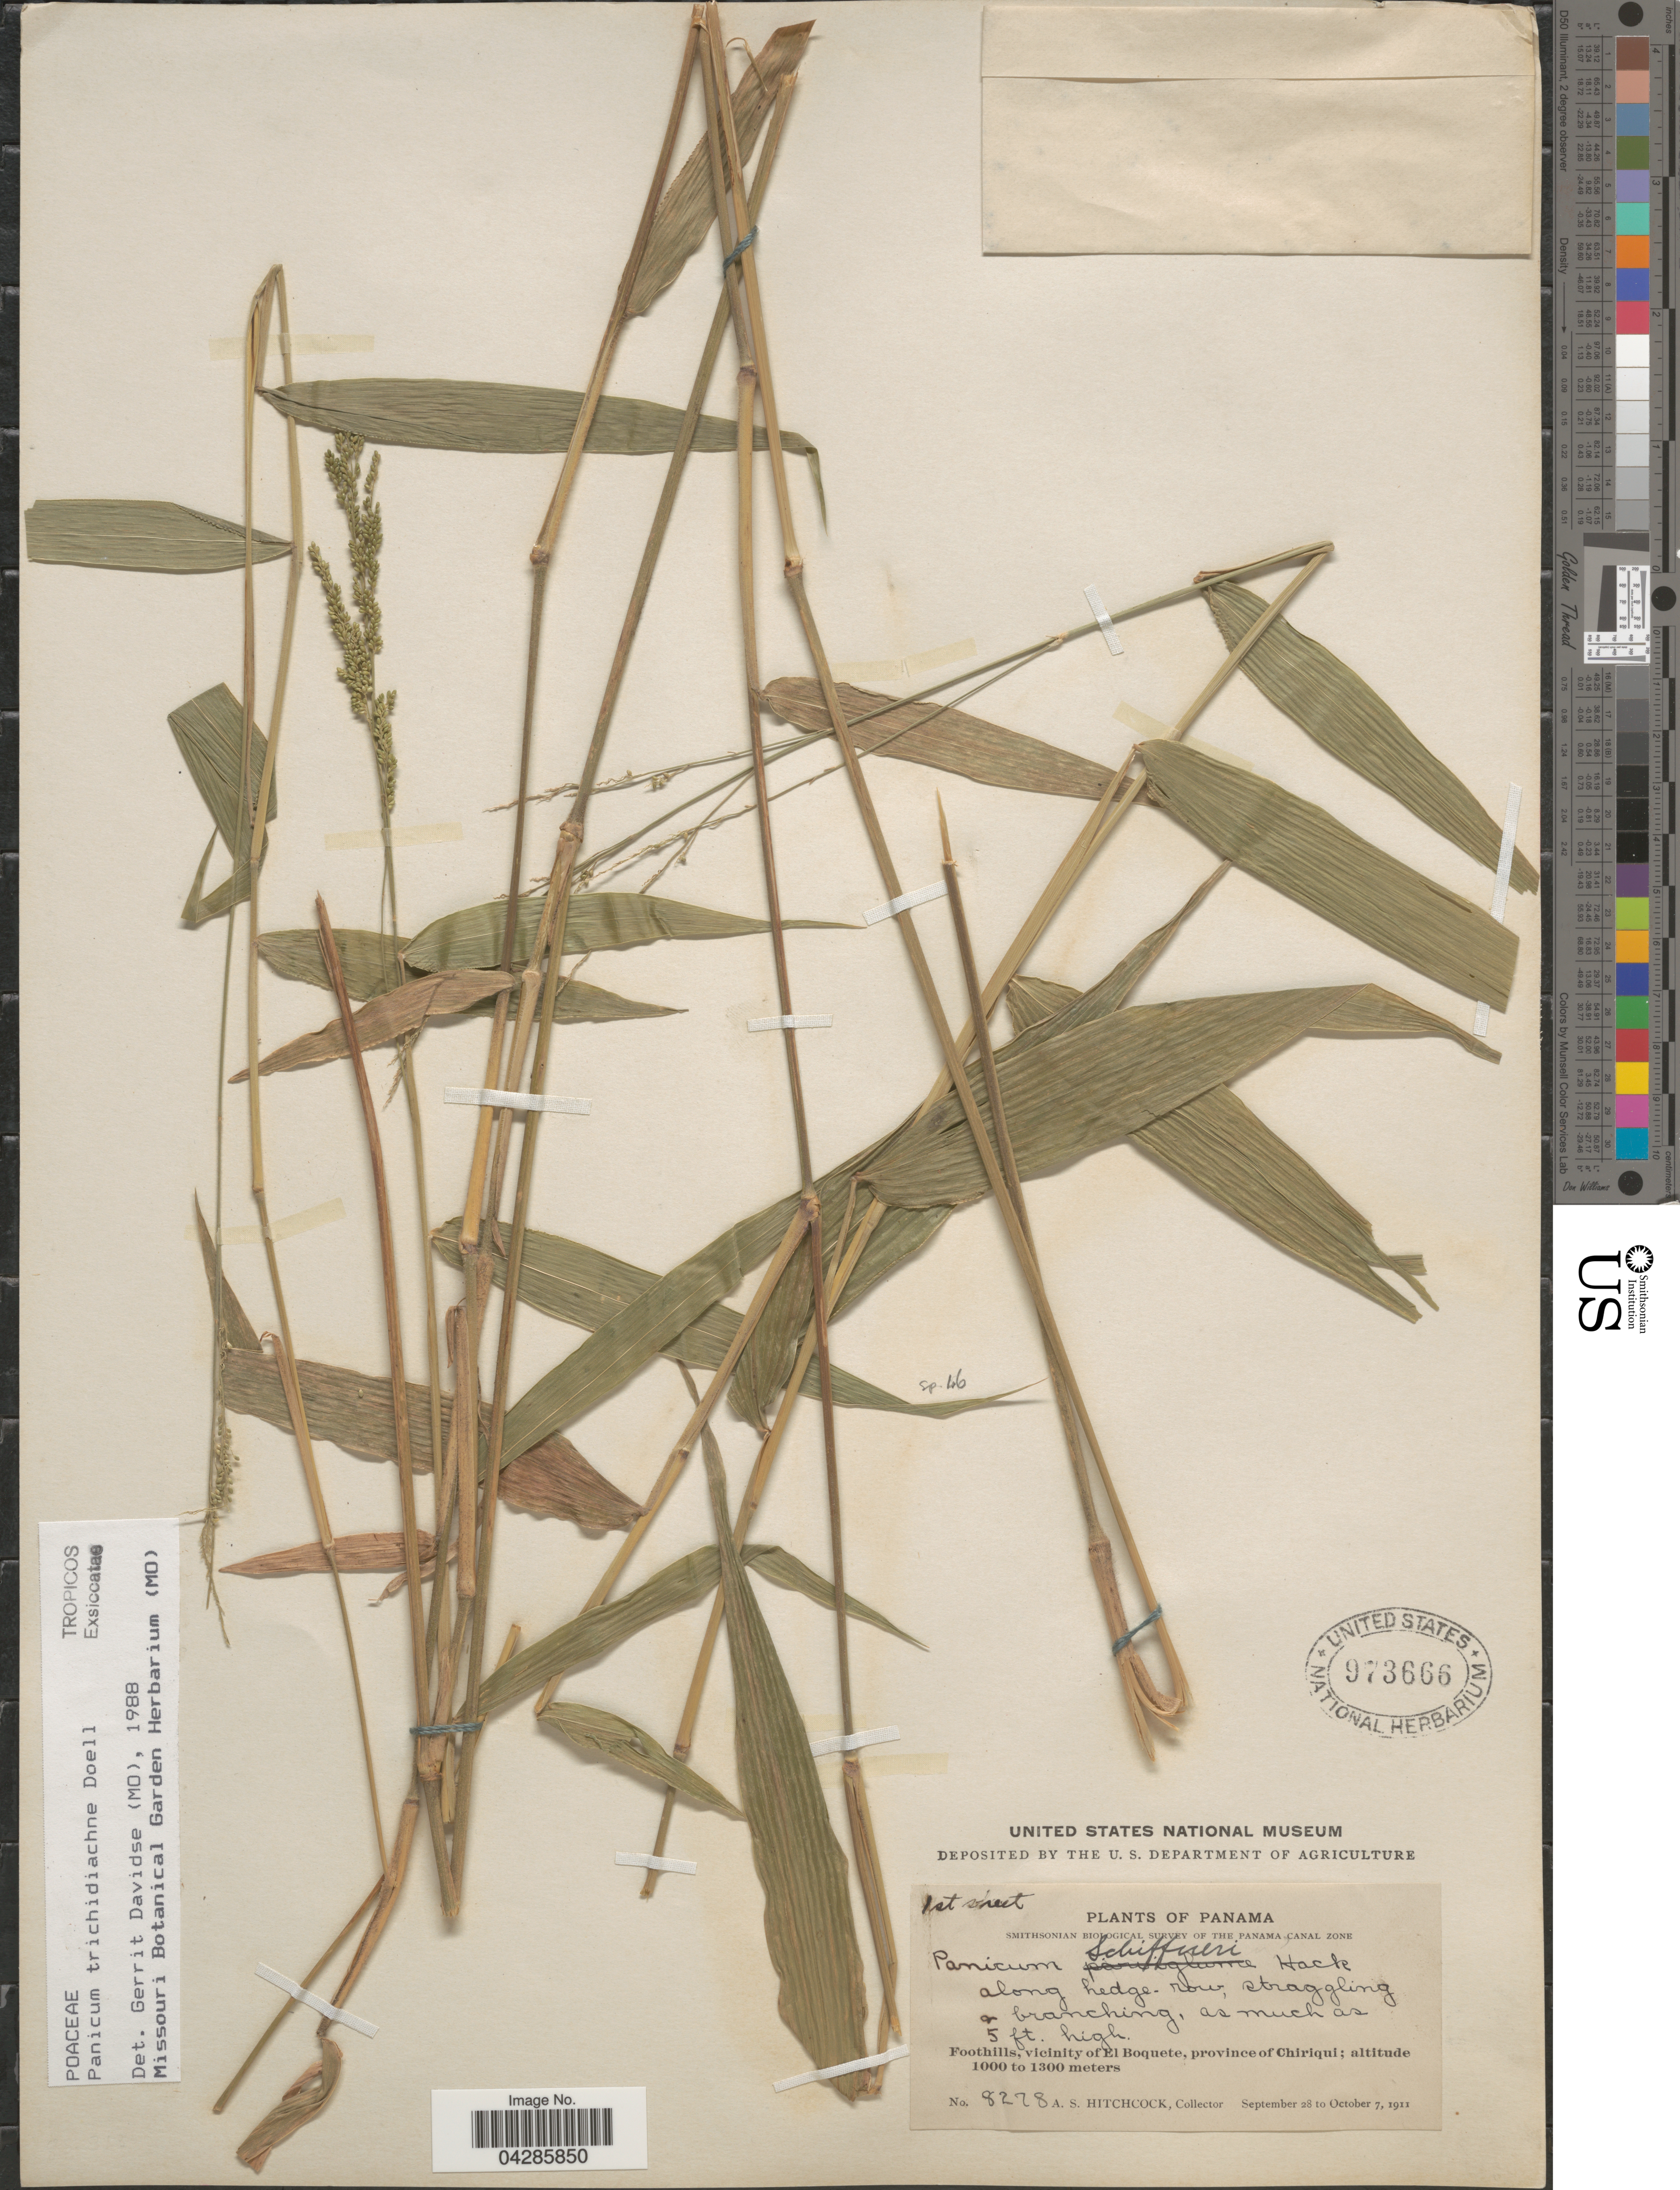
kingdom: Plantae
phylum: Tracheophyta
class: Liliopsida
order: Poales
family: Poaceae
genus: Morronea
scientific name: Morronea trichidiachnis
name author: (Döll) Zuloaga & Scataglini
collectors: A. S. Hitchcock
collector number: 8278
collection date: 1911-09-28/1911-10-07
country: Panama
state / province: Chiriqui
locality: Smithsonian Biological Survey of the Panama Canal Zone. Foothills, vicinity of El Boquete, province of Chiriqui.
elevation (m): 1000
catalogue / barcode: US 973666